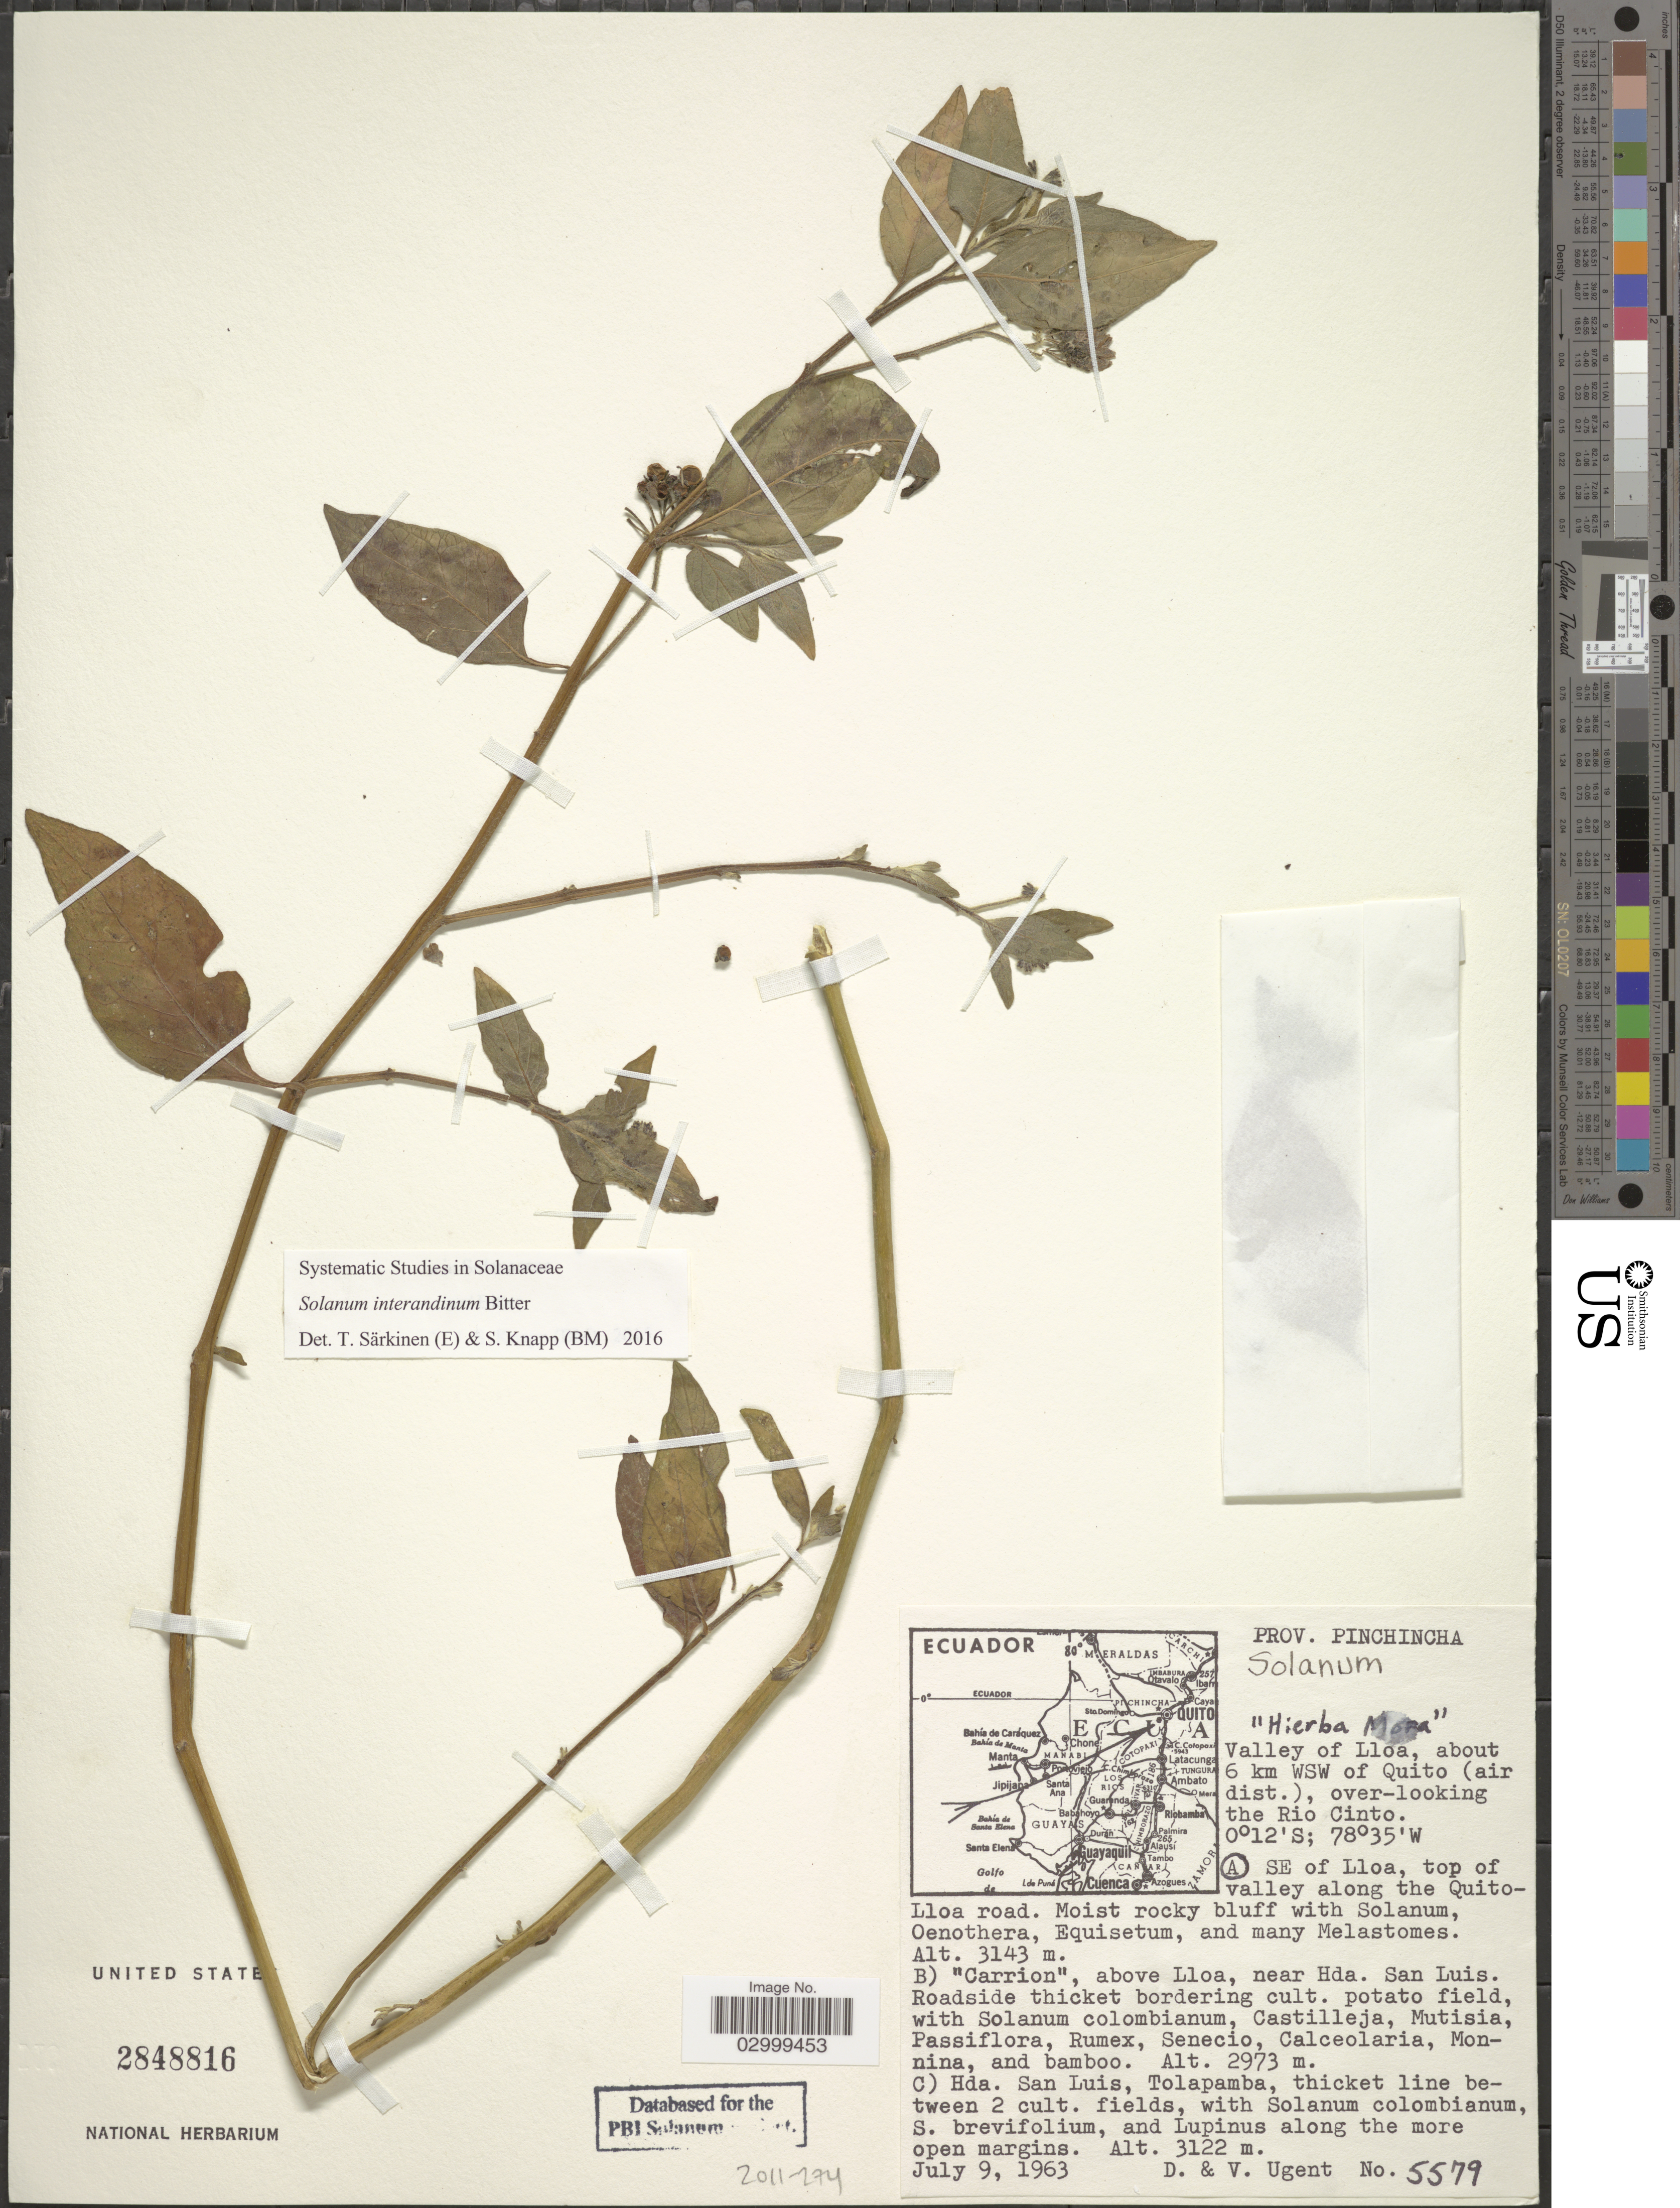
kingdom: Plantae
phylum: Tracheophyta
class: Magnoliopsida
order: Solanales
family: Solanaceae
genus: Solanum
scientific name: Solanum interandinum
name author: Bitter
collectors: D. Ugent & V. Ugent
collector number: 5579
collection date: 1963-07-09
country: Ecuador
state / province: Pichincha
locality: Valley of Lloa, about 6 km WSW of Quito (air dist.), over-looking the Rio Cinto. SE of Lloa, top of valley along the Quito-Lloa road.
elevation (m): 3143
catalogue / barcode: US 2848816